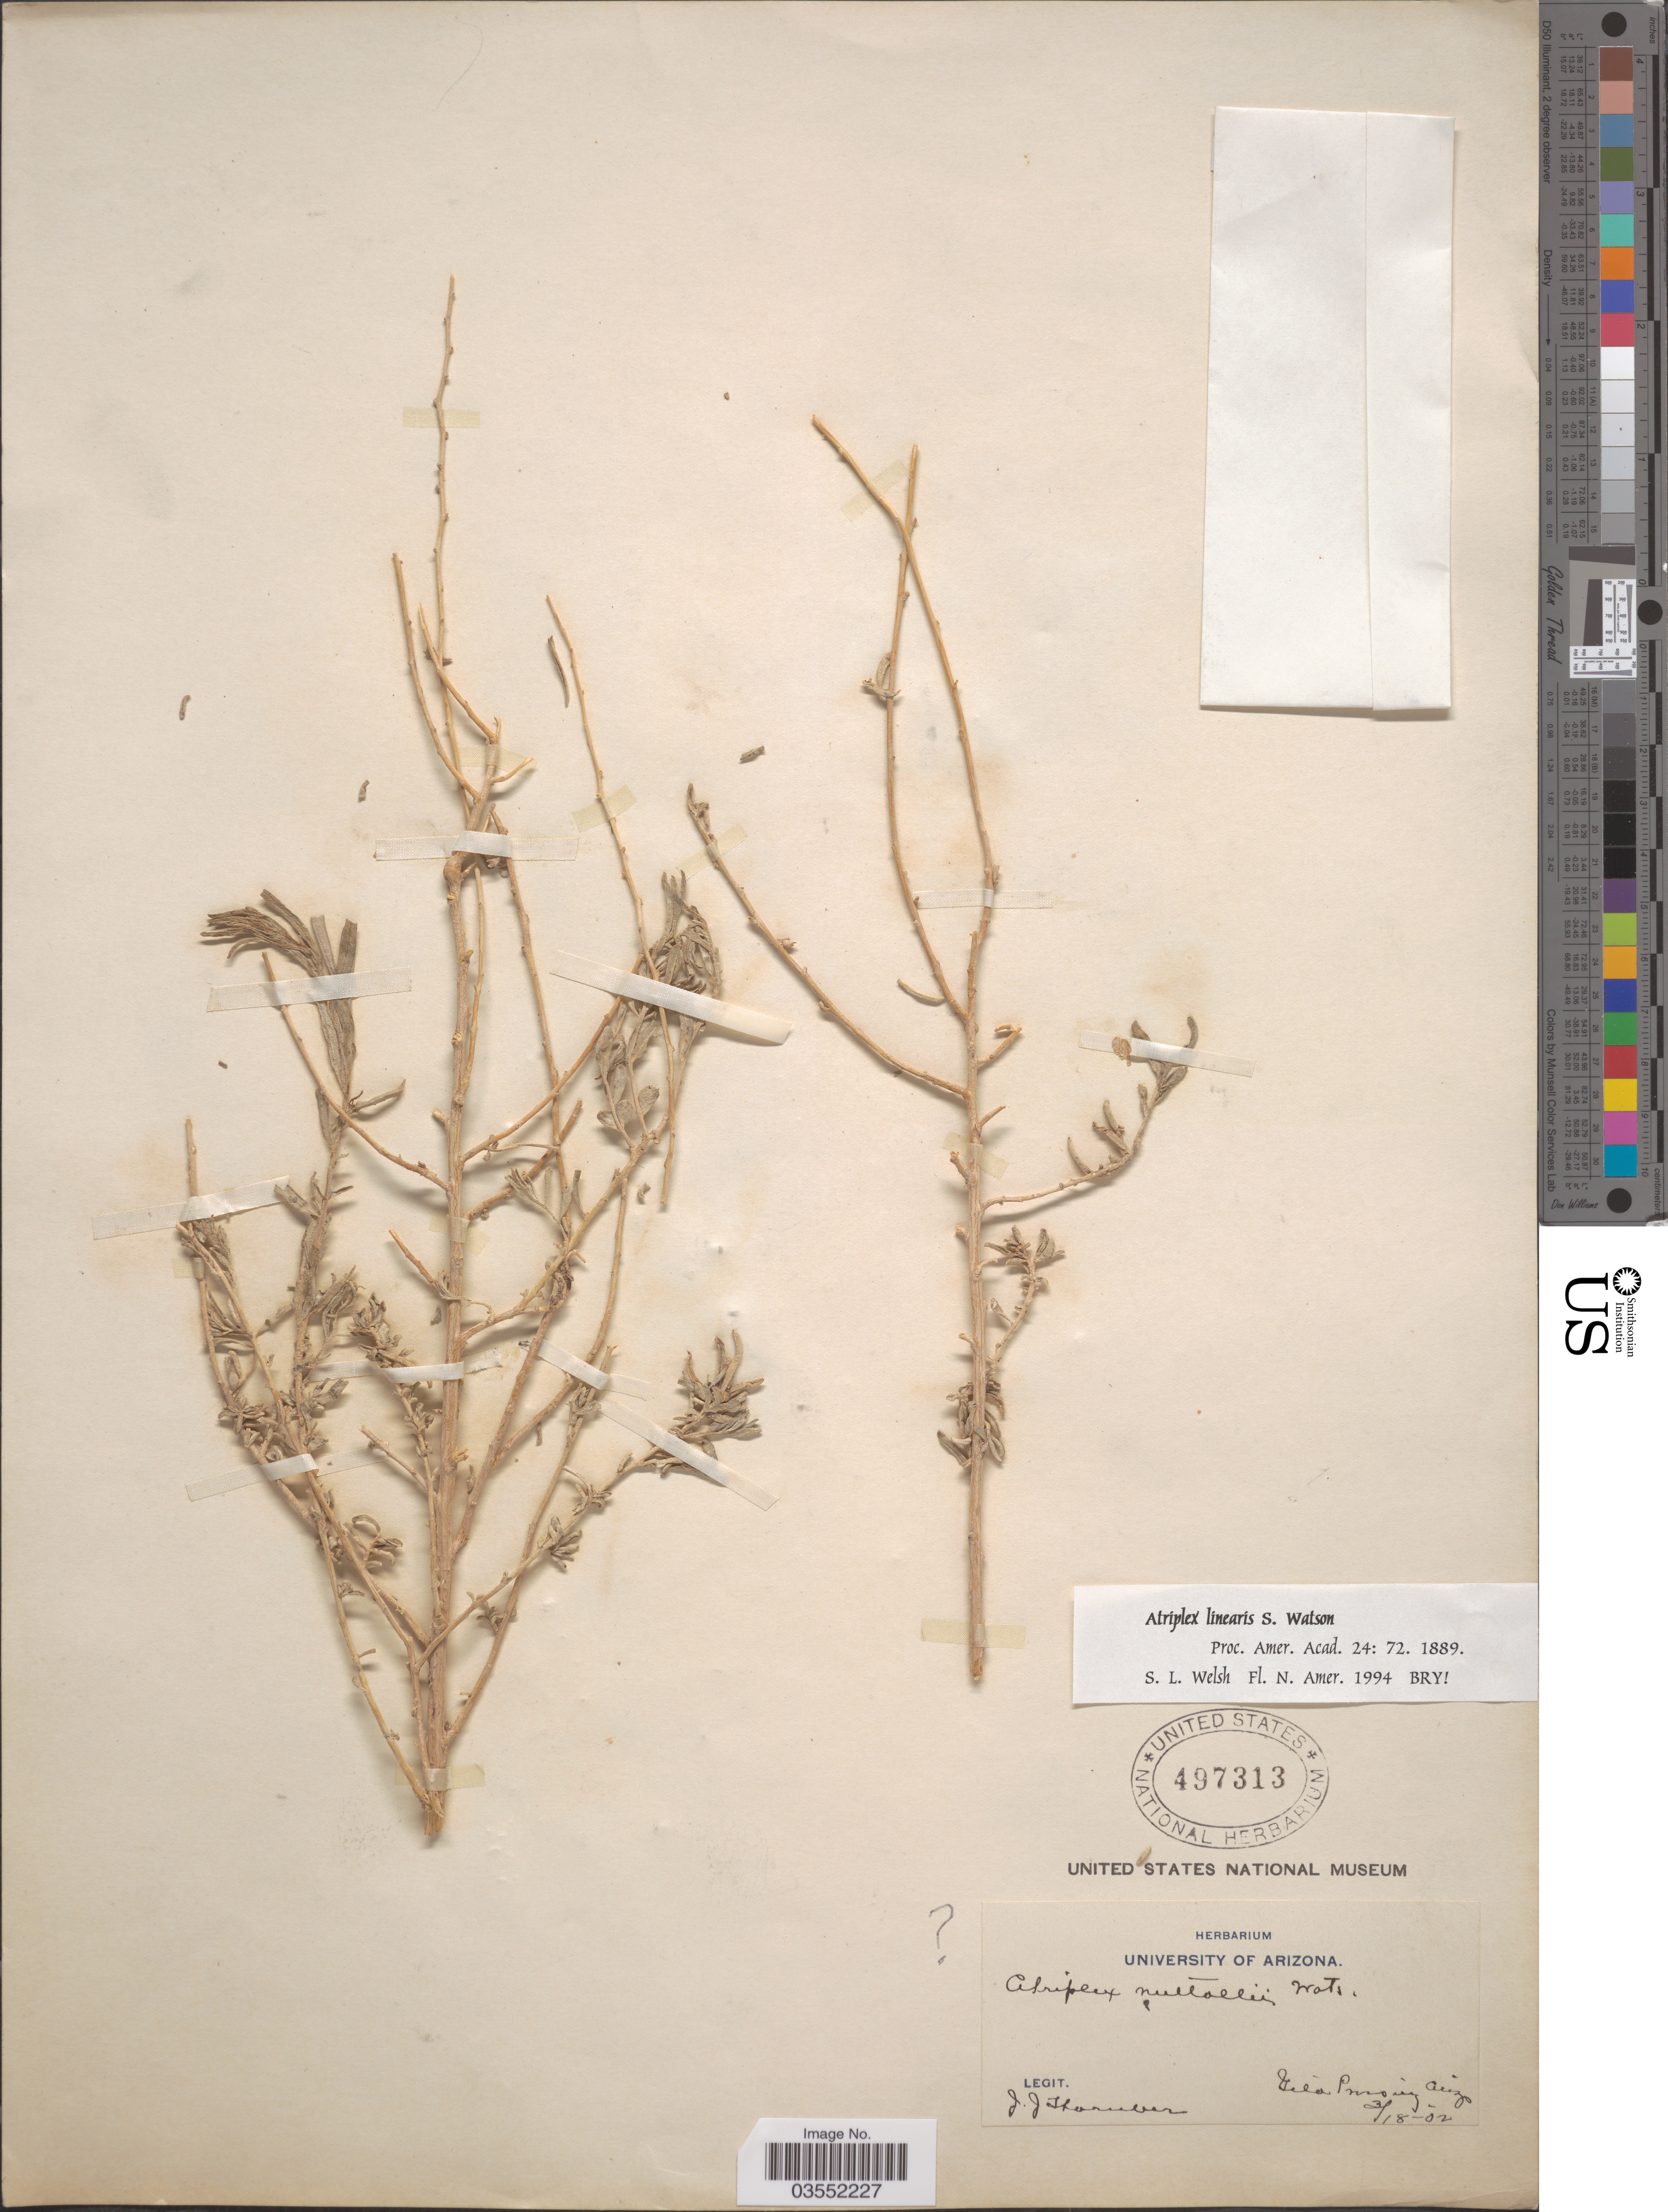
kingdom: Plantae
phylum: Tracheophyta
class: Magnoliopsida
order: Caryophyllales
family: Amaranthaceae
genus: Atriplex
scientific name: Atriplex linearis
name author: S. Watson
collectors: J. Thornber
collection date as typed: Transcribed d/m/y: 18/3/2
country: United States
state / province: Arizona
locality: Gila Crossing.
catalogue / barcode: US 497313